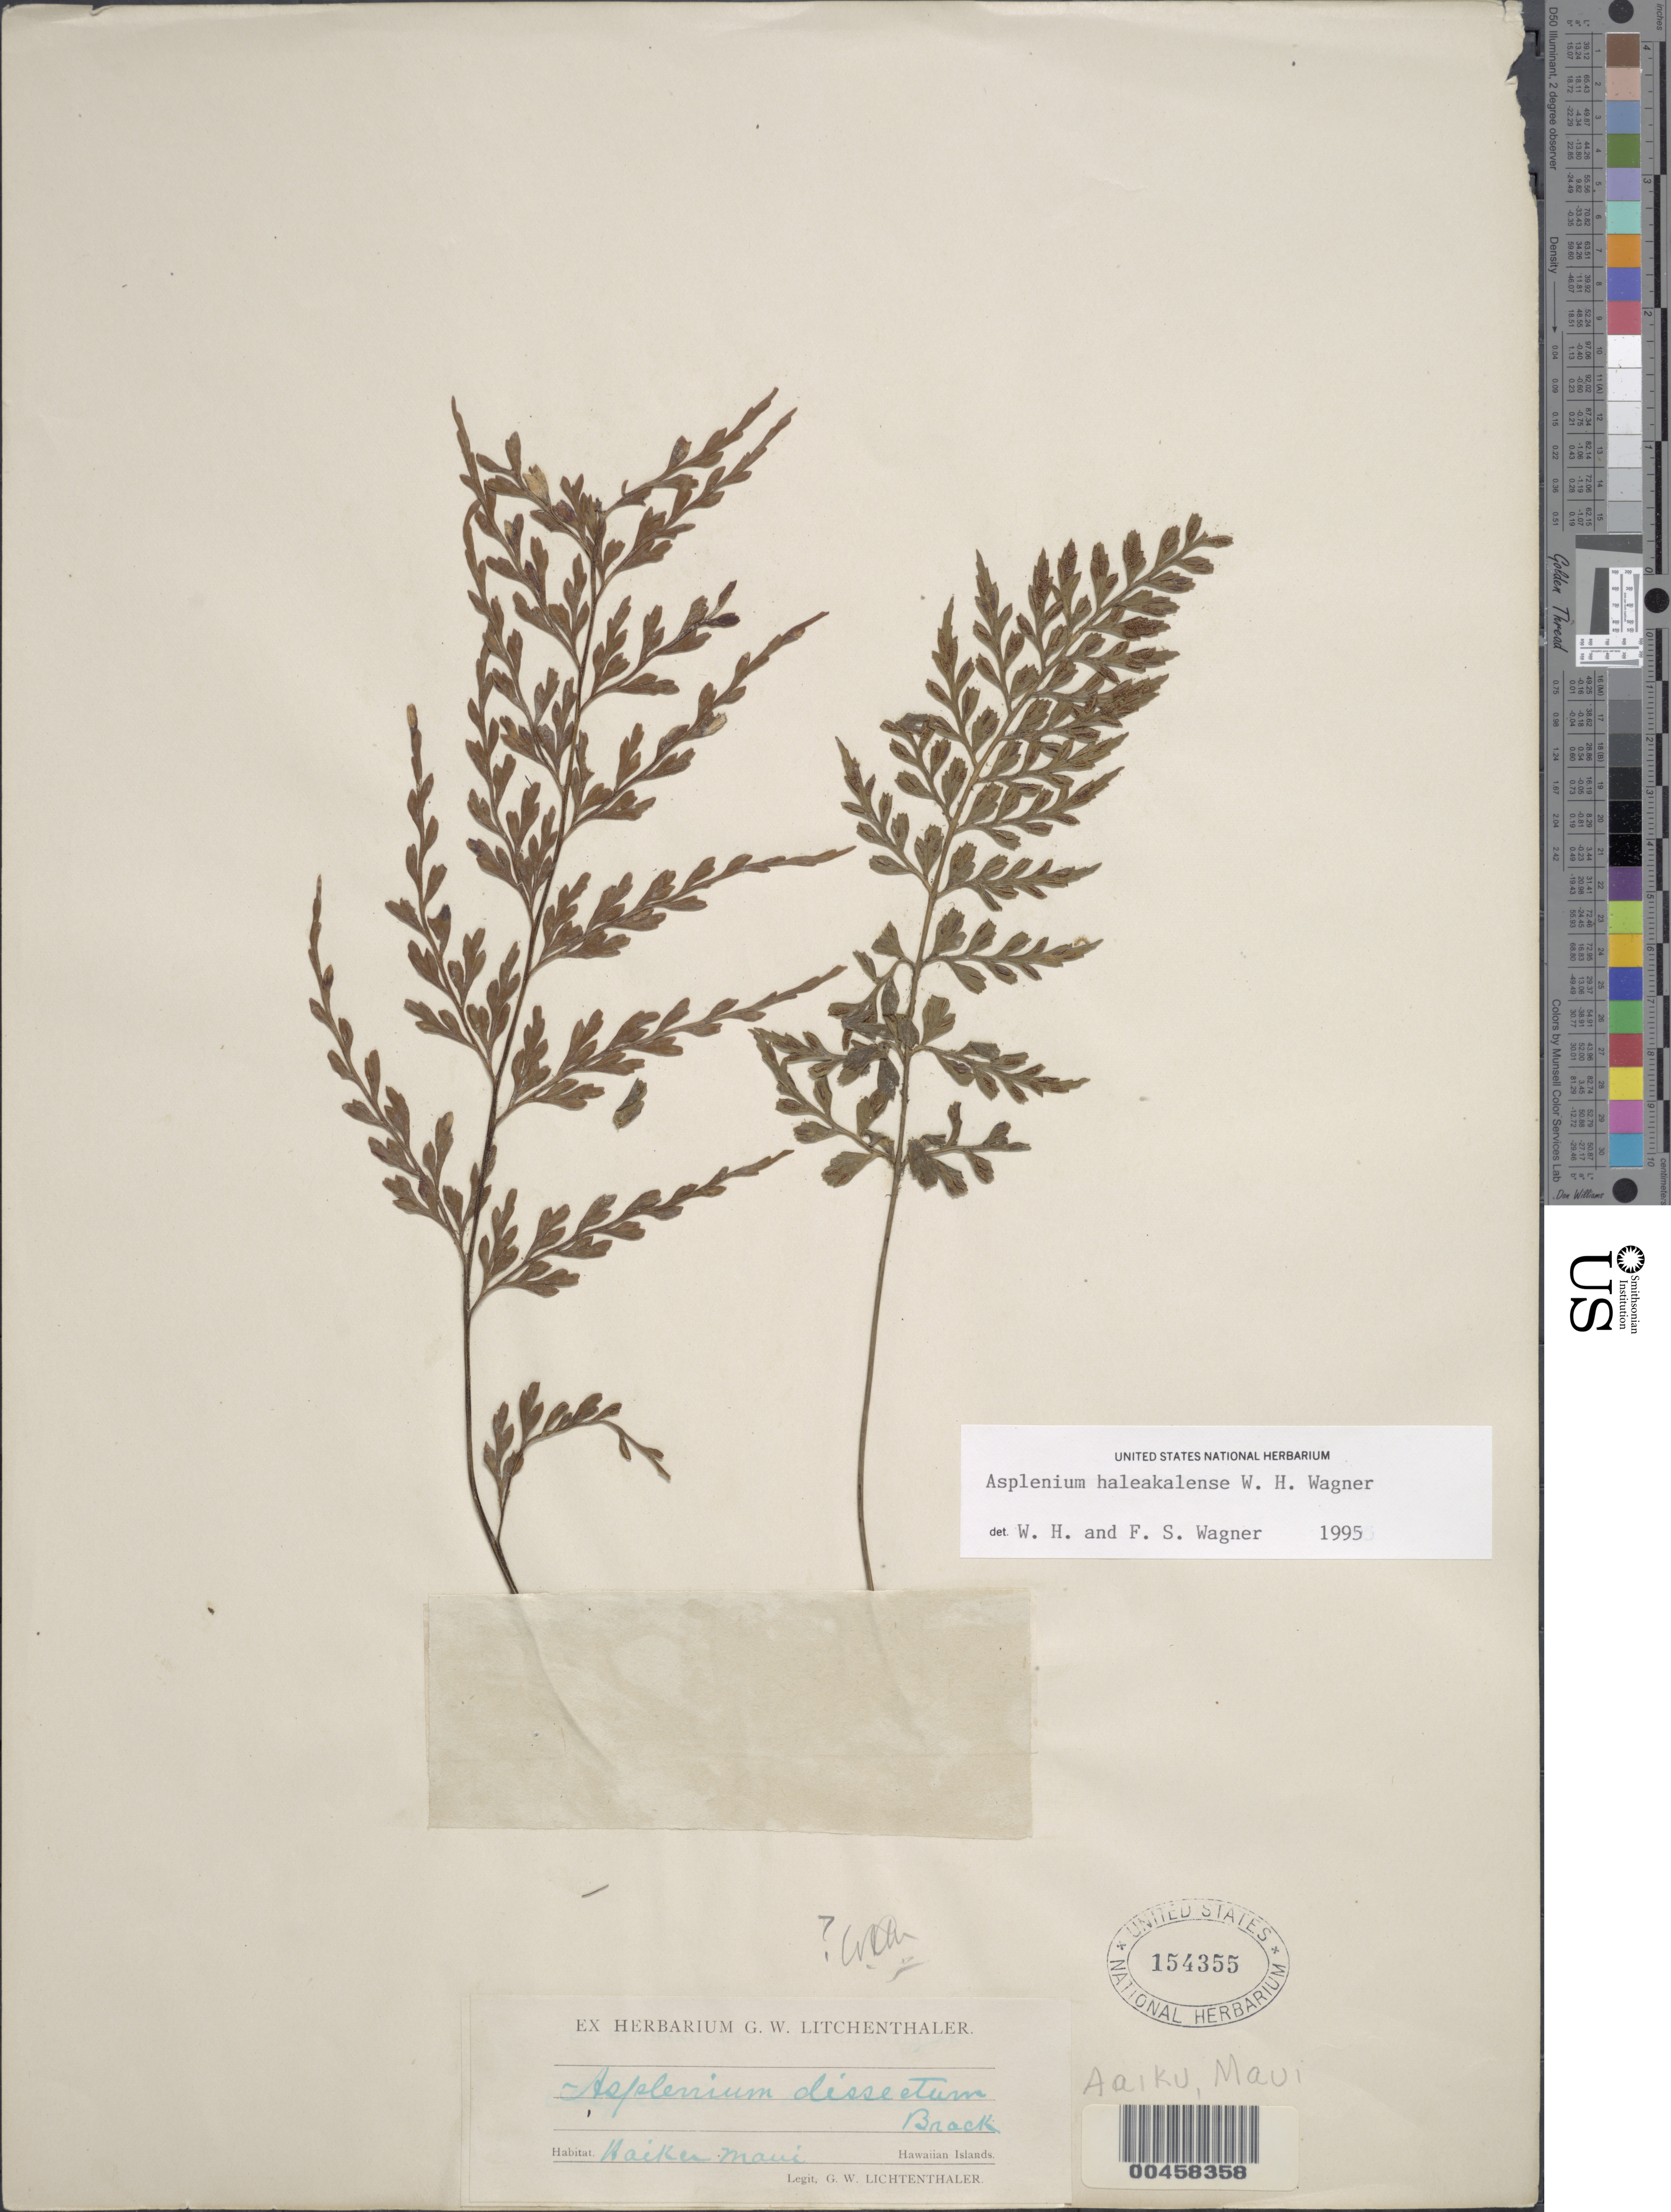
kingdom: Plantae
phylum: Tracheophyta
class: Polypodiopsida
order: Polypodiales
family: Aspleniaceae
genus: Asplenium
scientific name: Asplenium haleakalense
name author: W.H. Wagner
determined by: Wagner, W. L.; Wagner, F. S.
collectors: G. Lichtenthaler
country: United States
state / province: Hawaii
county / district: Maui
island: Maui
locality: Hawaiian Islands: Waikea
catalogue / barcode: US 154355